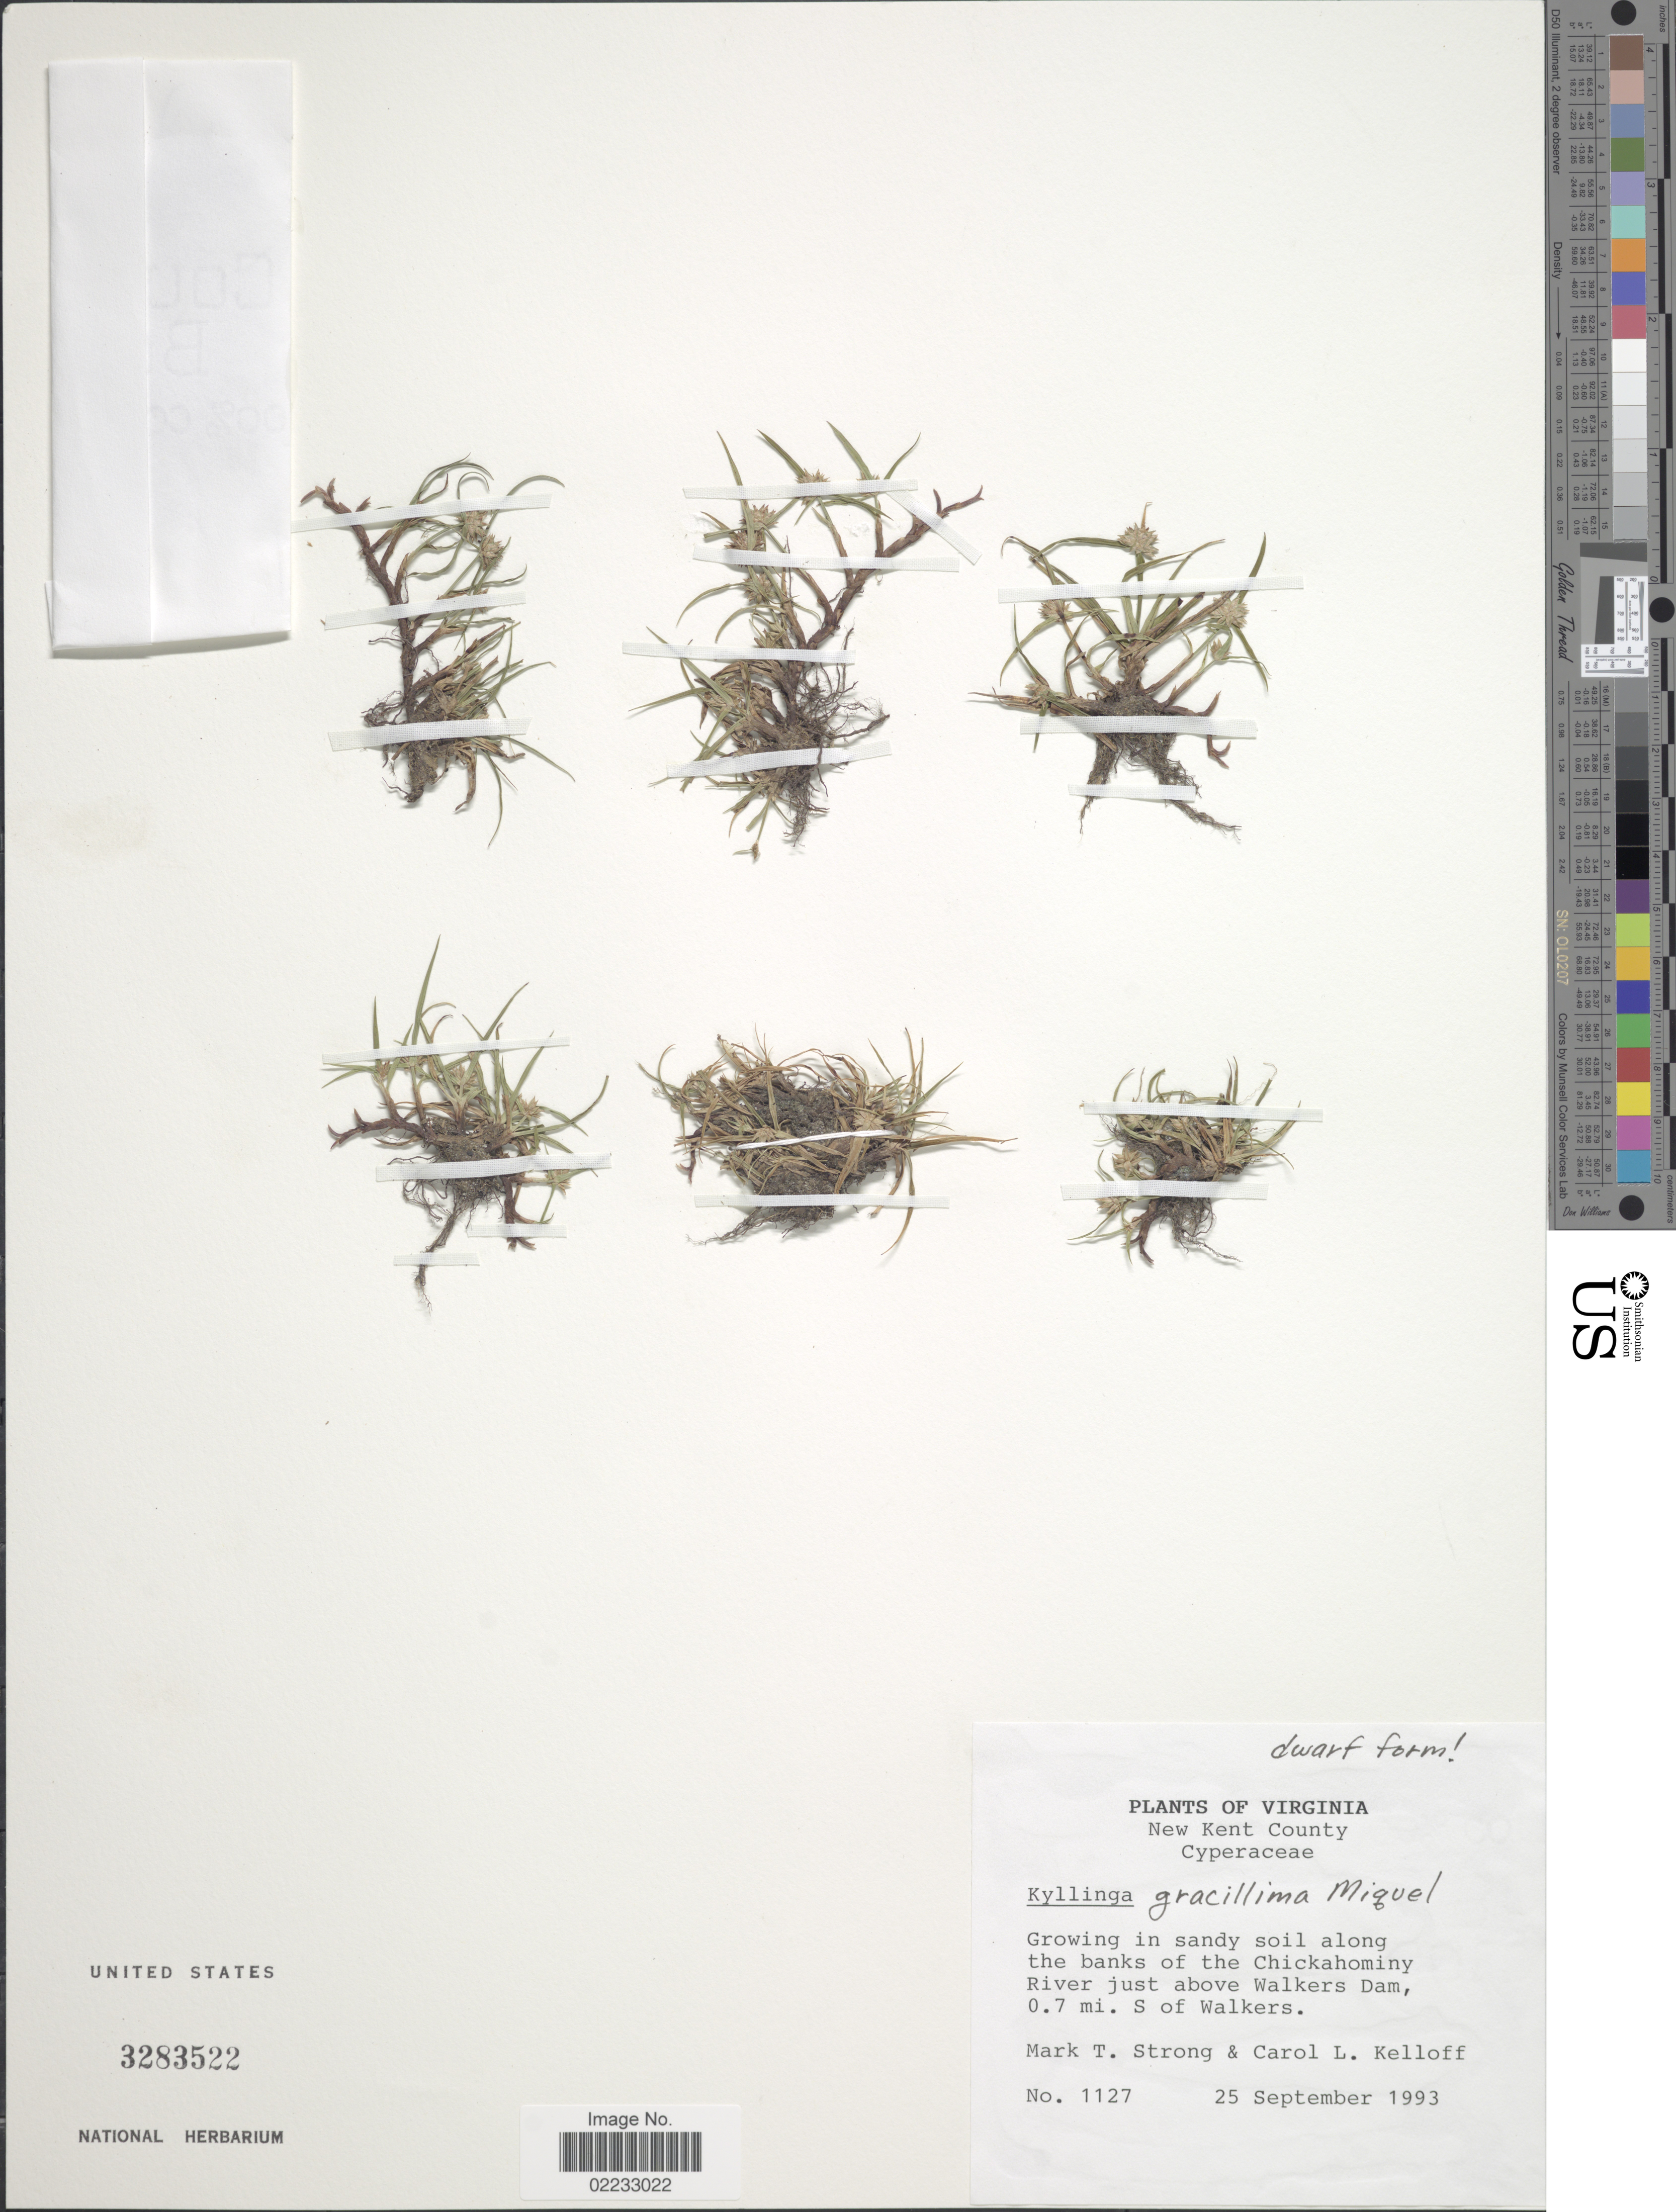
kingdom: Plantae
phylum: Tracheophyta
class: Liliopsida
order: Poales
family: Cyperaceae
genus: Cyperus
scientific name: Cyperus brevifolioides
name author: Thieret & Delahouss.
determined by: Strong, M. T., (US), Smithsonian Institution - National Museum of Natural History (UNITED STATES)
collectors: M. T. Strong & C. L. Kelloff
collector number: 1127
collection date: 1993-09-25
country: United States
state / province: Virginia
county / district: New Kent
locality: New Kent County, along the banks of the Chickahominy River just above Walkers Dam, 0.7 mi. S of Walkers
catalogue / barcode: US 3283522